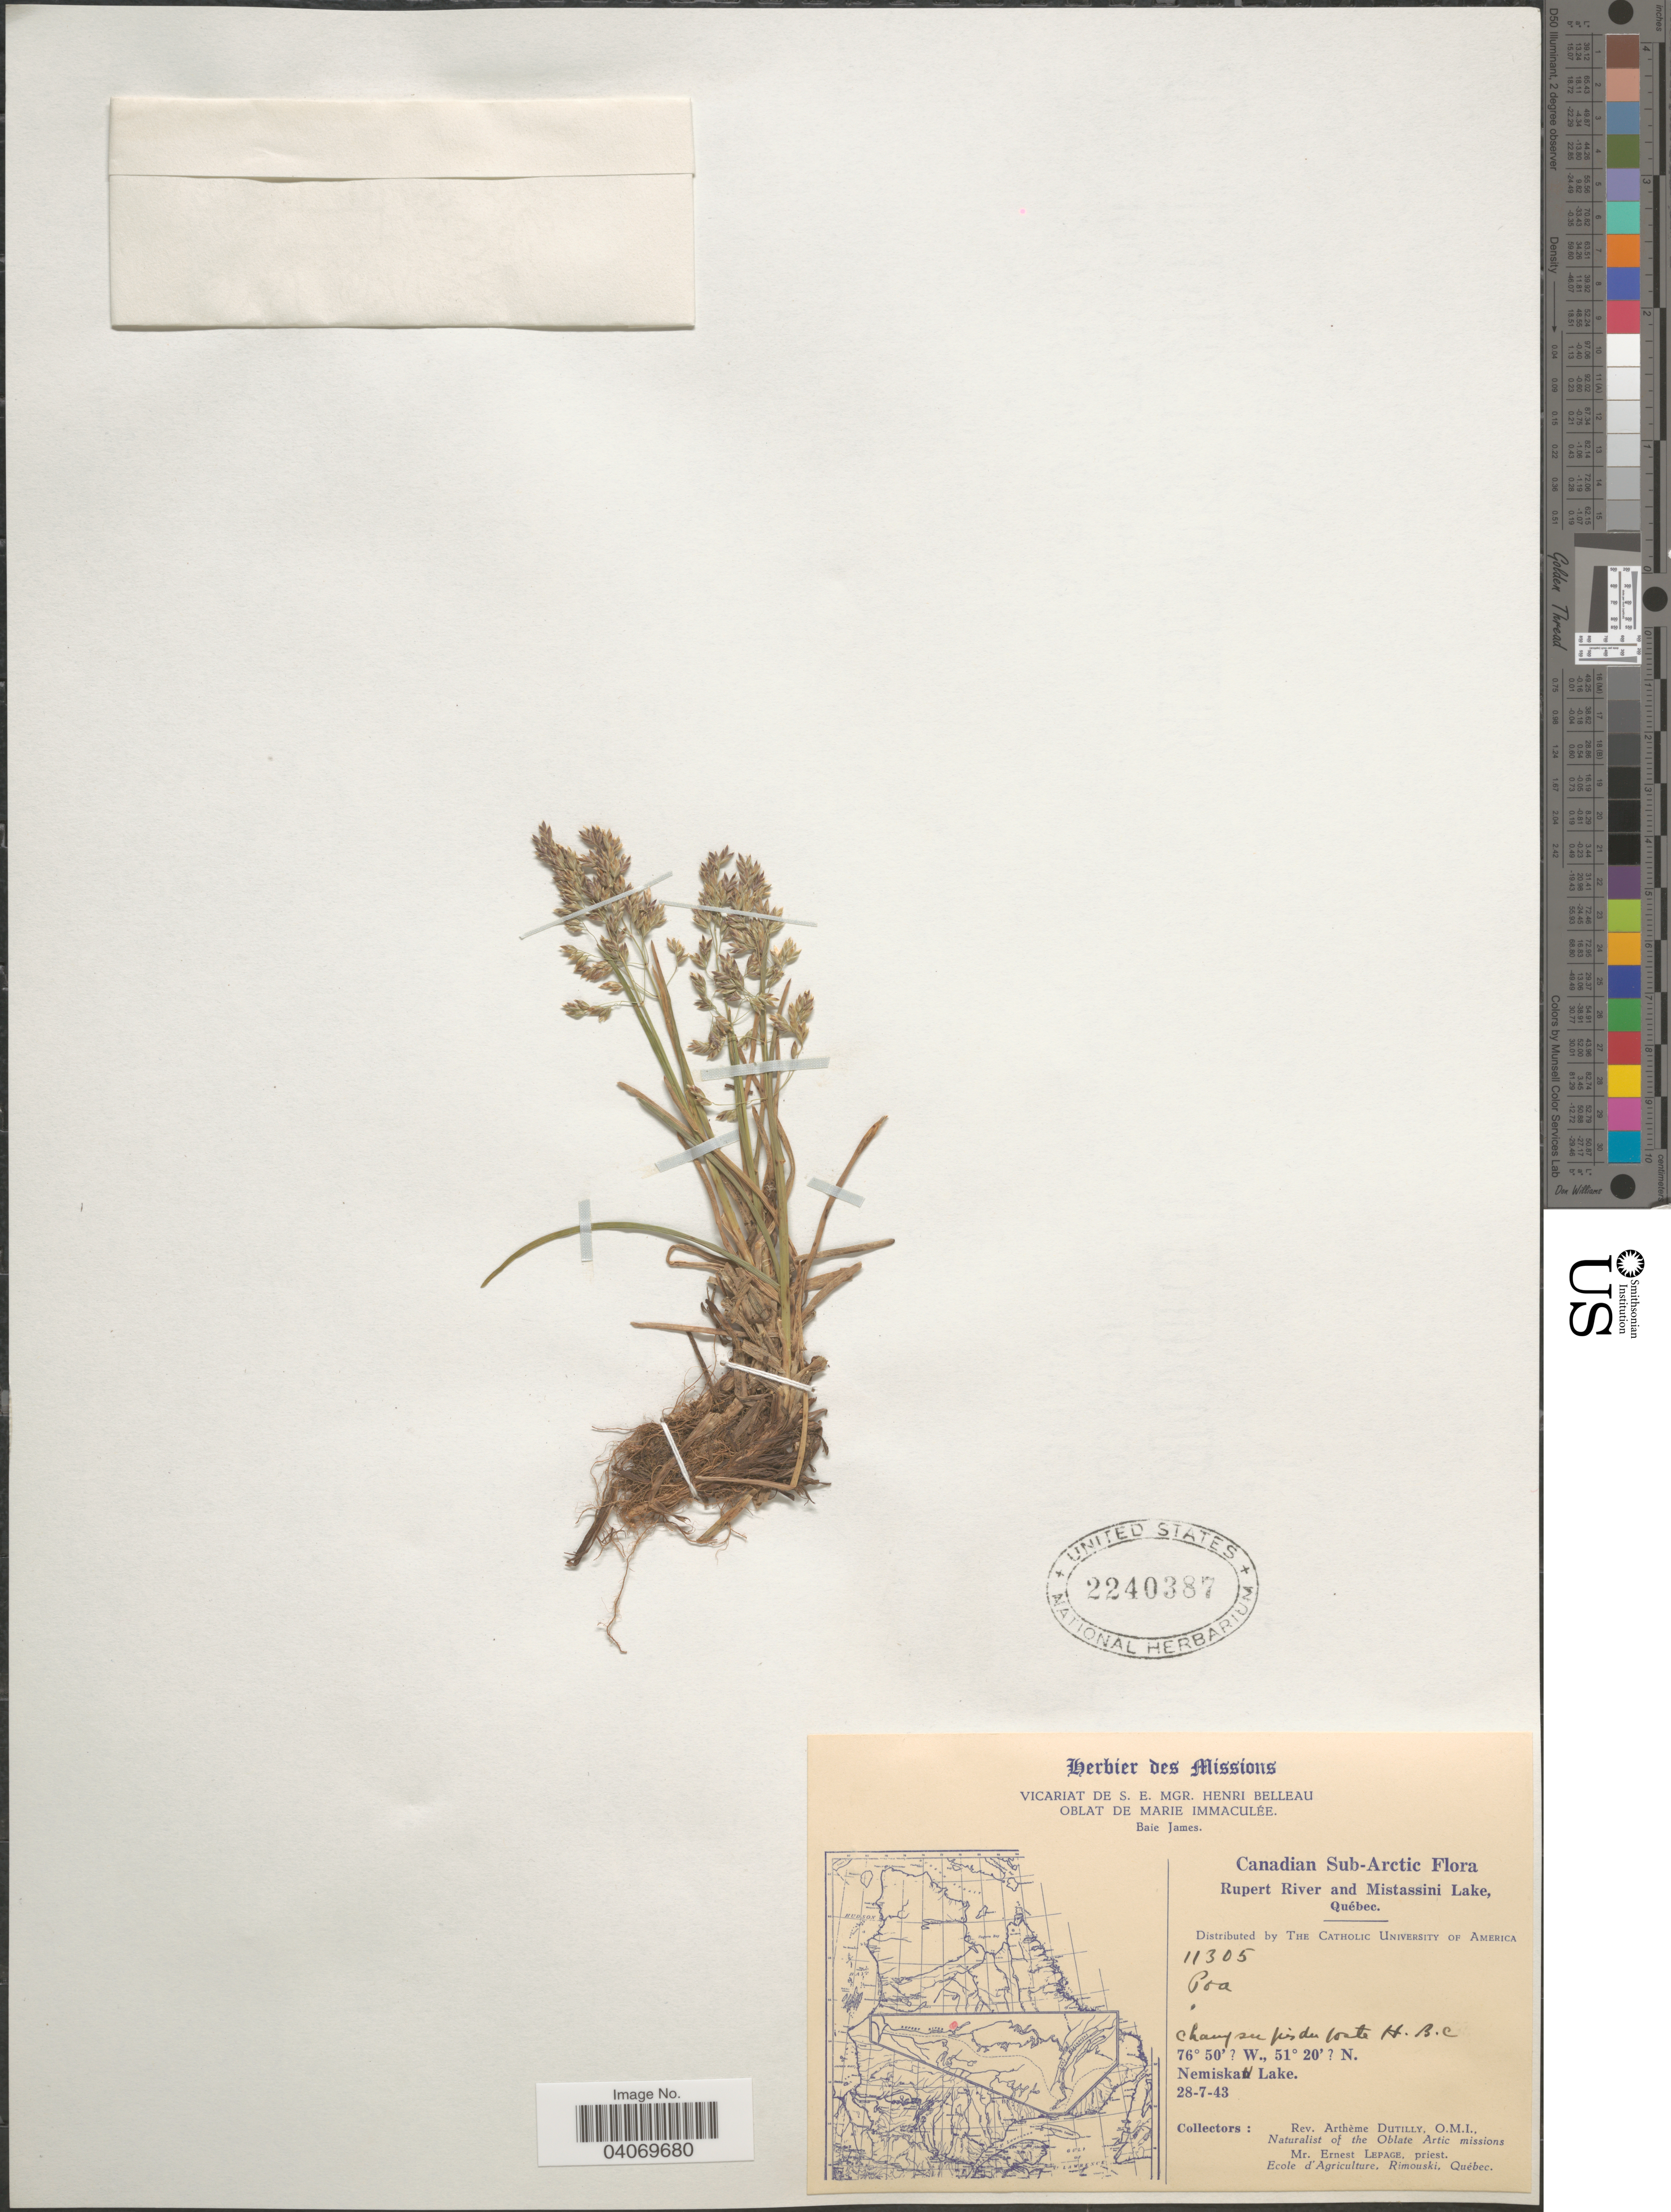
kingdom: Plantae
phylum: Tracheophyta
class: Liliopsida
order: Poales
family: Poaceae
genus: Poa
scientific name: Poa sp.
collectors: P. Dutilly & E. Lepage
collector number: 11305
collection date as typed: Transcribed d/m/y: 28/7/43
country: Canada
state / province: Quebec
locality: Herbier des Missions. Baie James [unsure placement]. Canadian Sub-Arctic. Rupert River and Mistassini Lake. Nemiskau Lake. Naturalist of the Oblate Arctic missions.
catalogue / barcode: US 2240387